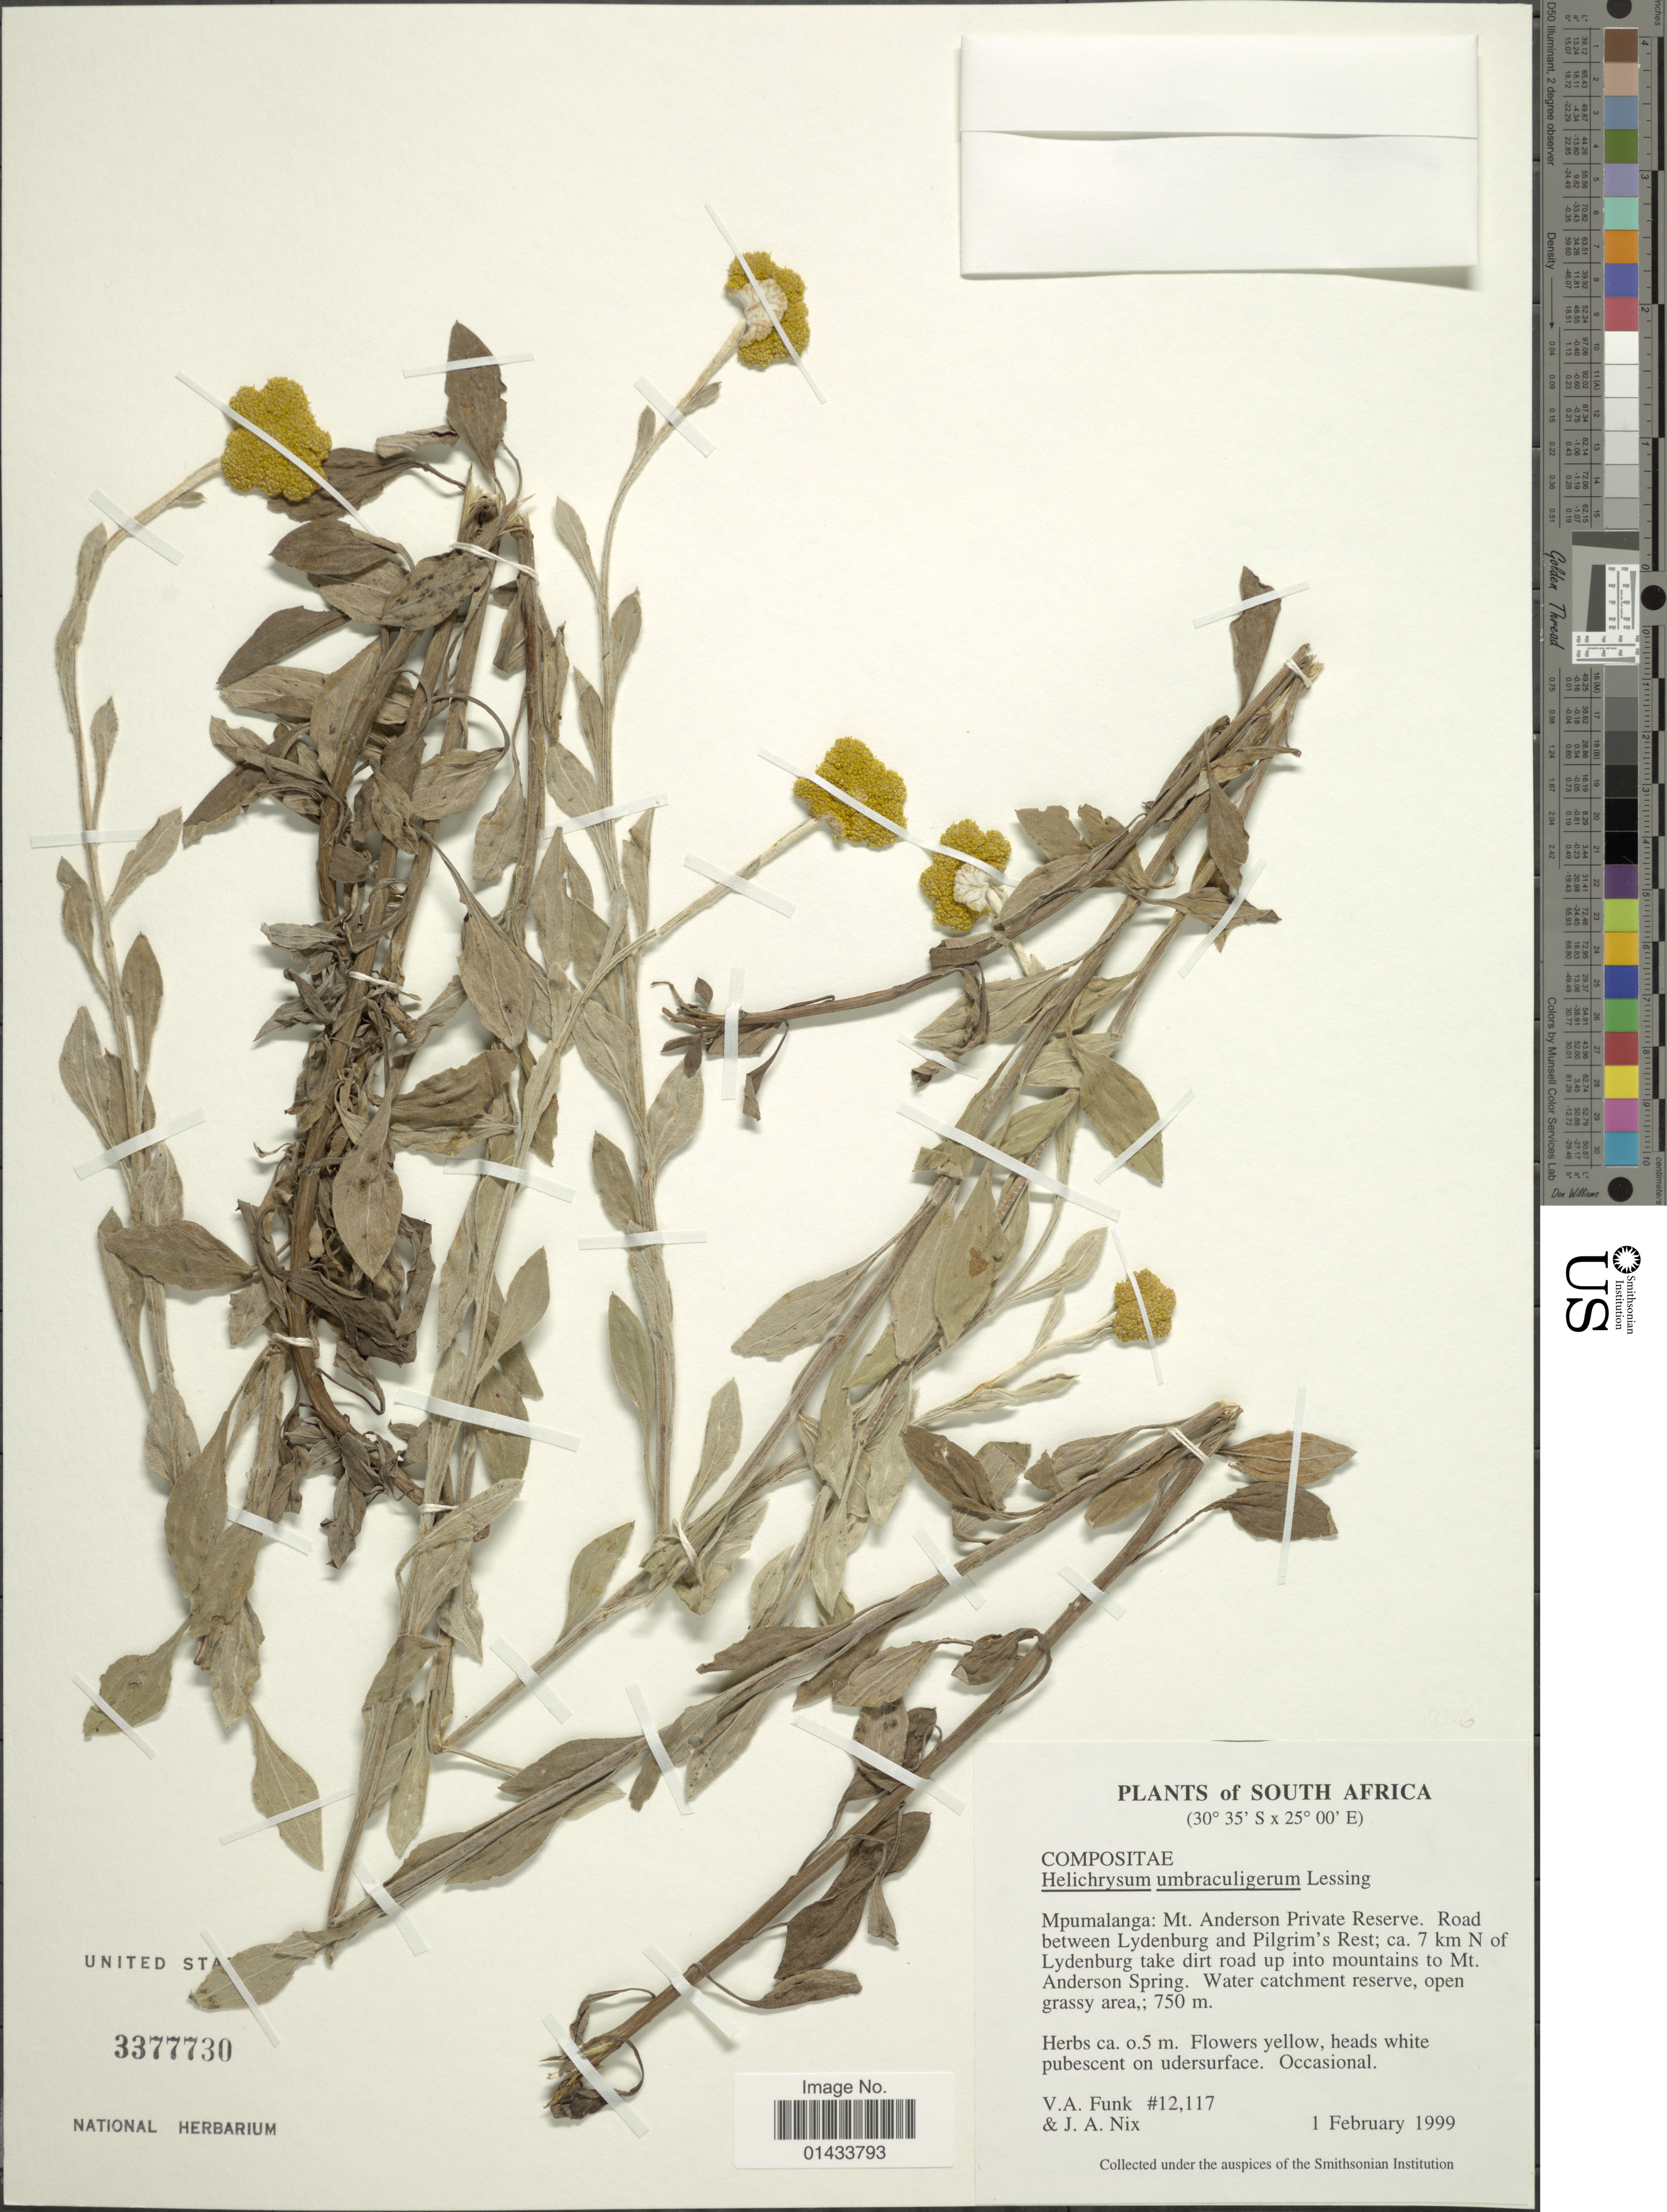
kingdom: Plantae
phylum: Tracheophyta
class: Magnoliopsida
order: Asterales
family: Asteraceae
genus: Helichrysum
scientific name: Helichrysum umbraculigerum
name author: Less.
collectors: V. Funk & J. Nix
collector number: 12117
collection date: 1999-02-01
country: South Africa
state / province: Mpumalanga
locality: Mpumalanga: Mt. Anderson Private Reserve, Road between Lydenburg and Pilgrim's Rest: 7 km N of Lydenburg take dirt road up into mountains to Mt. Anderson Spring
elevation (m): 750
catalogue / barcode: US 3377730